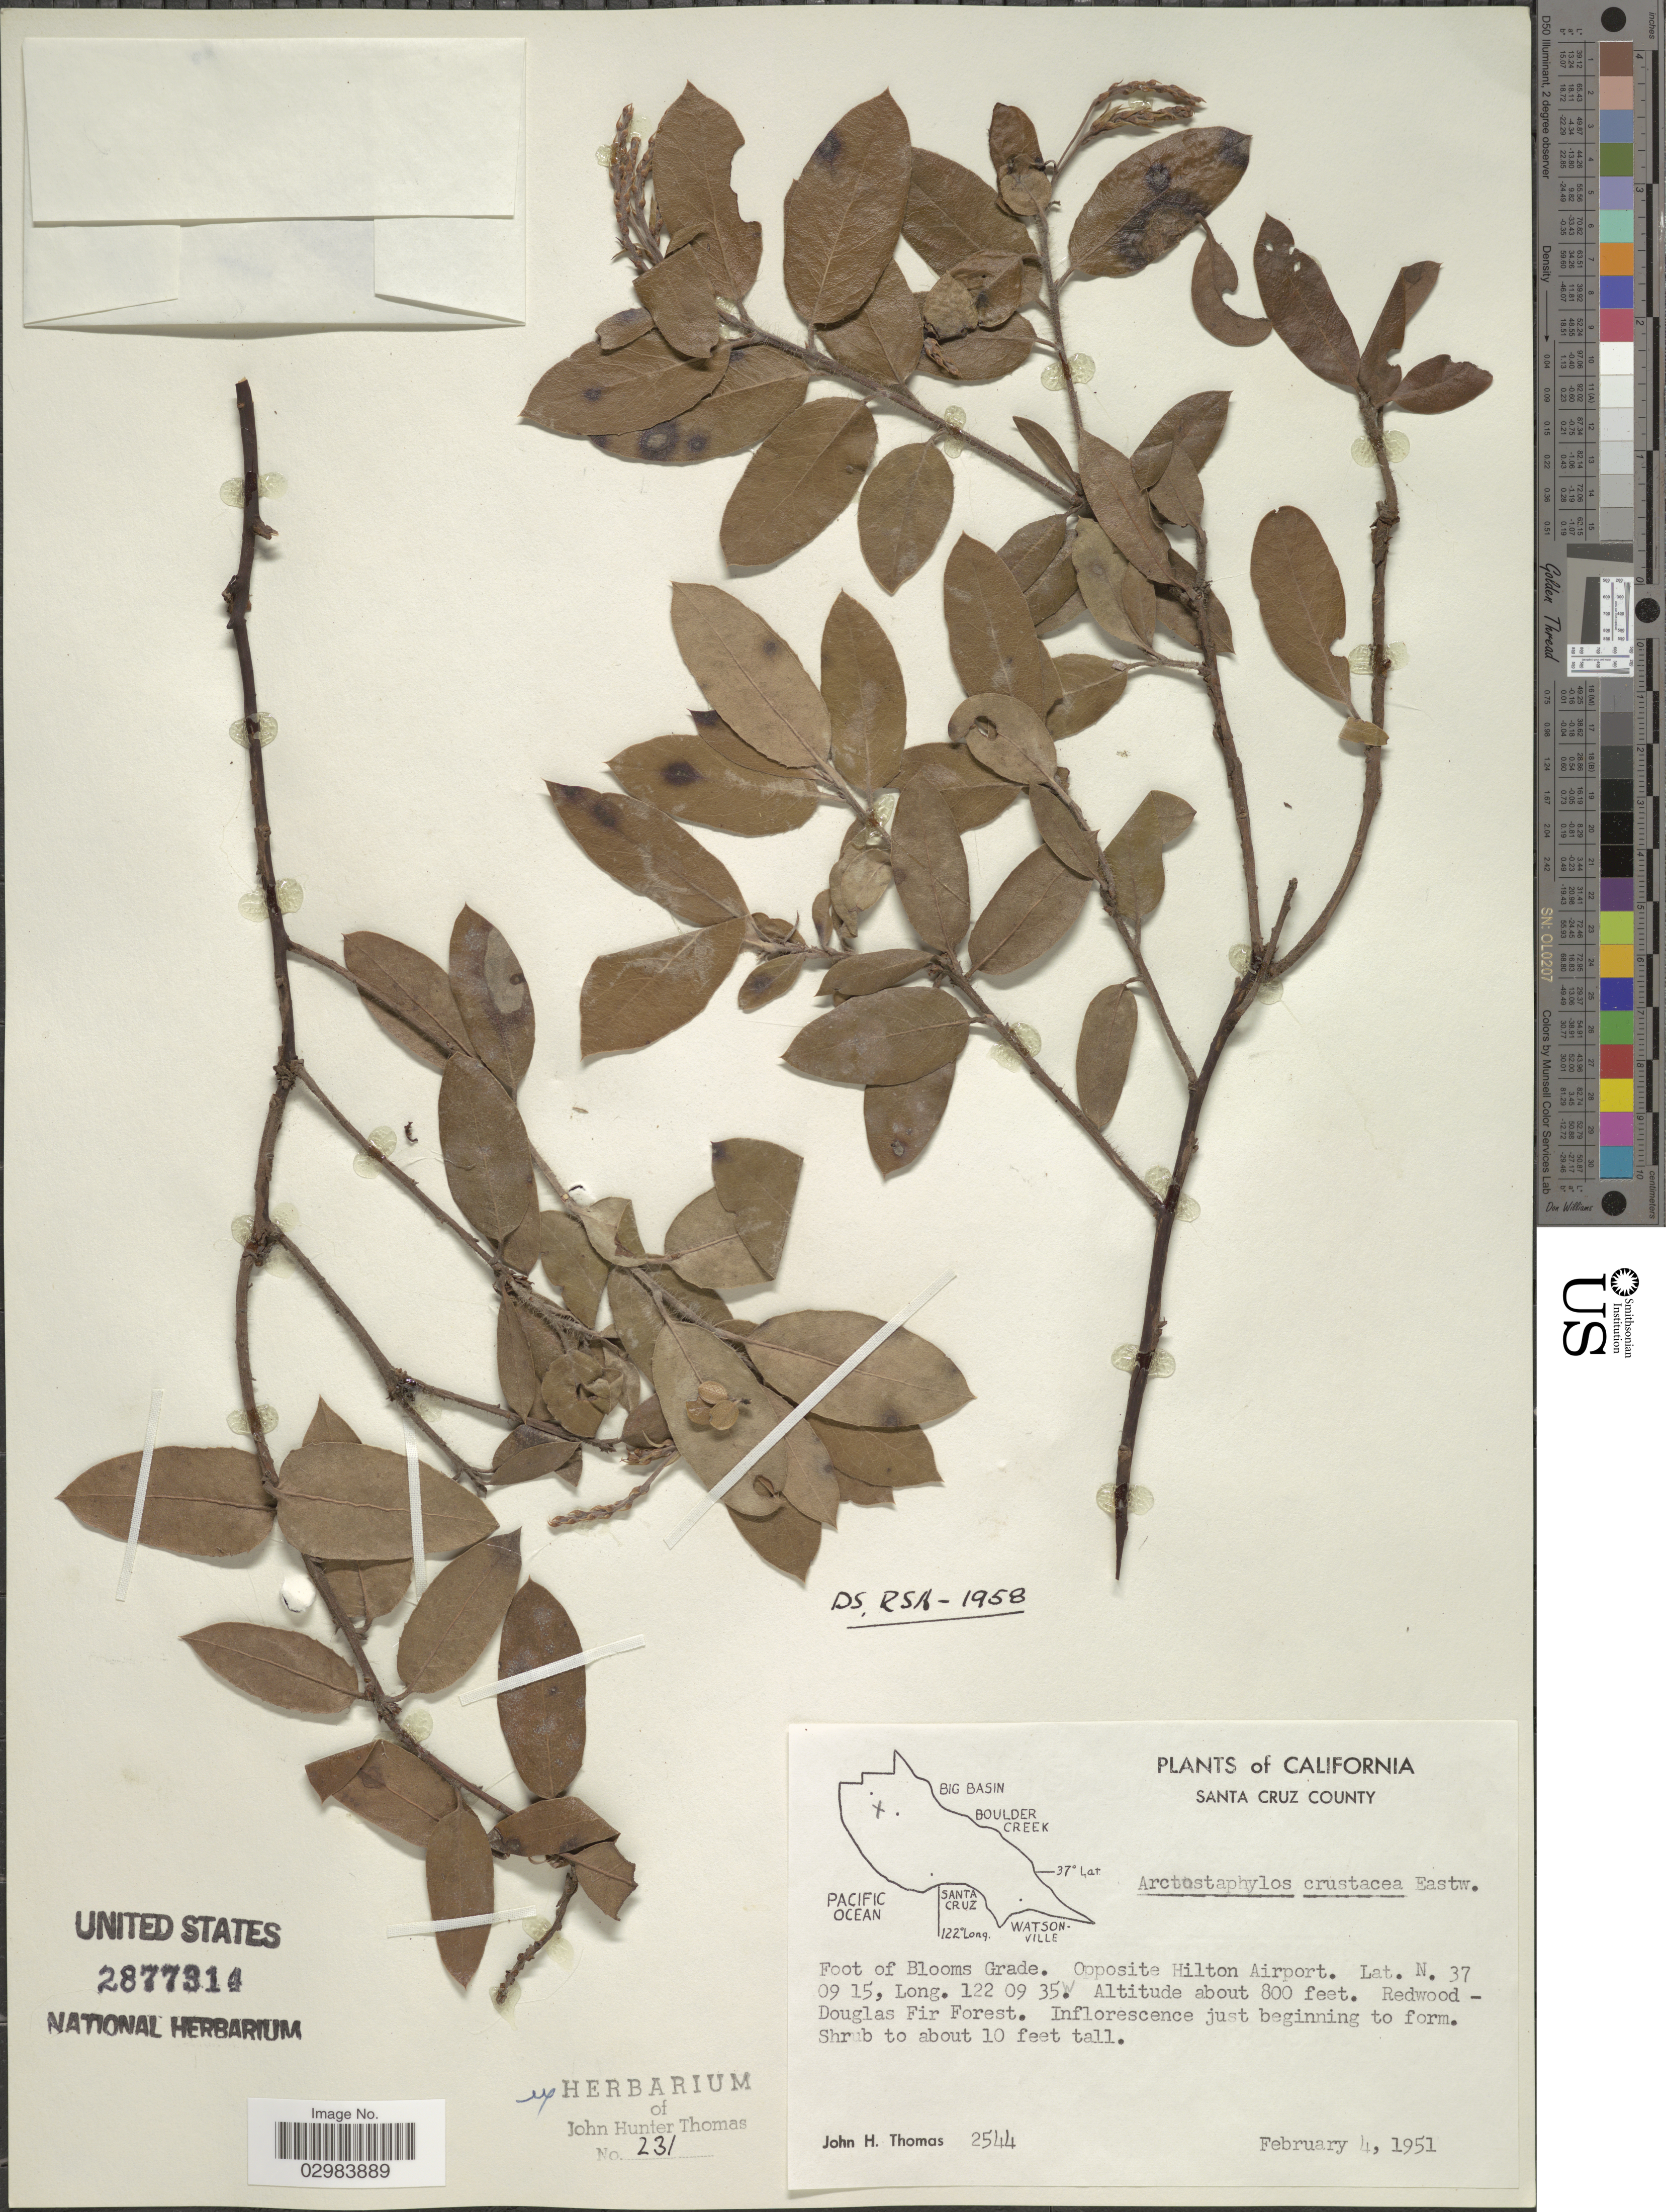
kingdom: Plantae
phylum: Tracheophyta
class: Magnoliopsida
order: Ericales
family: Ericaceae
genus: Arctostaphylos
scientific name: Arctostaphylos crustacea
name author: Eastw.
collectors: J. H. Thomas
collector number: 2544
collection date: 1951-02-04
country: United States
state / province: California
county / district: Santa Cruz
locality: Santa Cruz County, Foot of Blooms Grade, Opposite Hilton Airport, Redwood-Douglas Fir Forest.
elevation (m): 244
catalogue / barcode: US 2877314